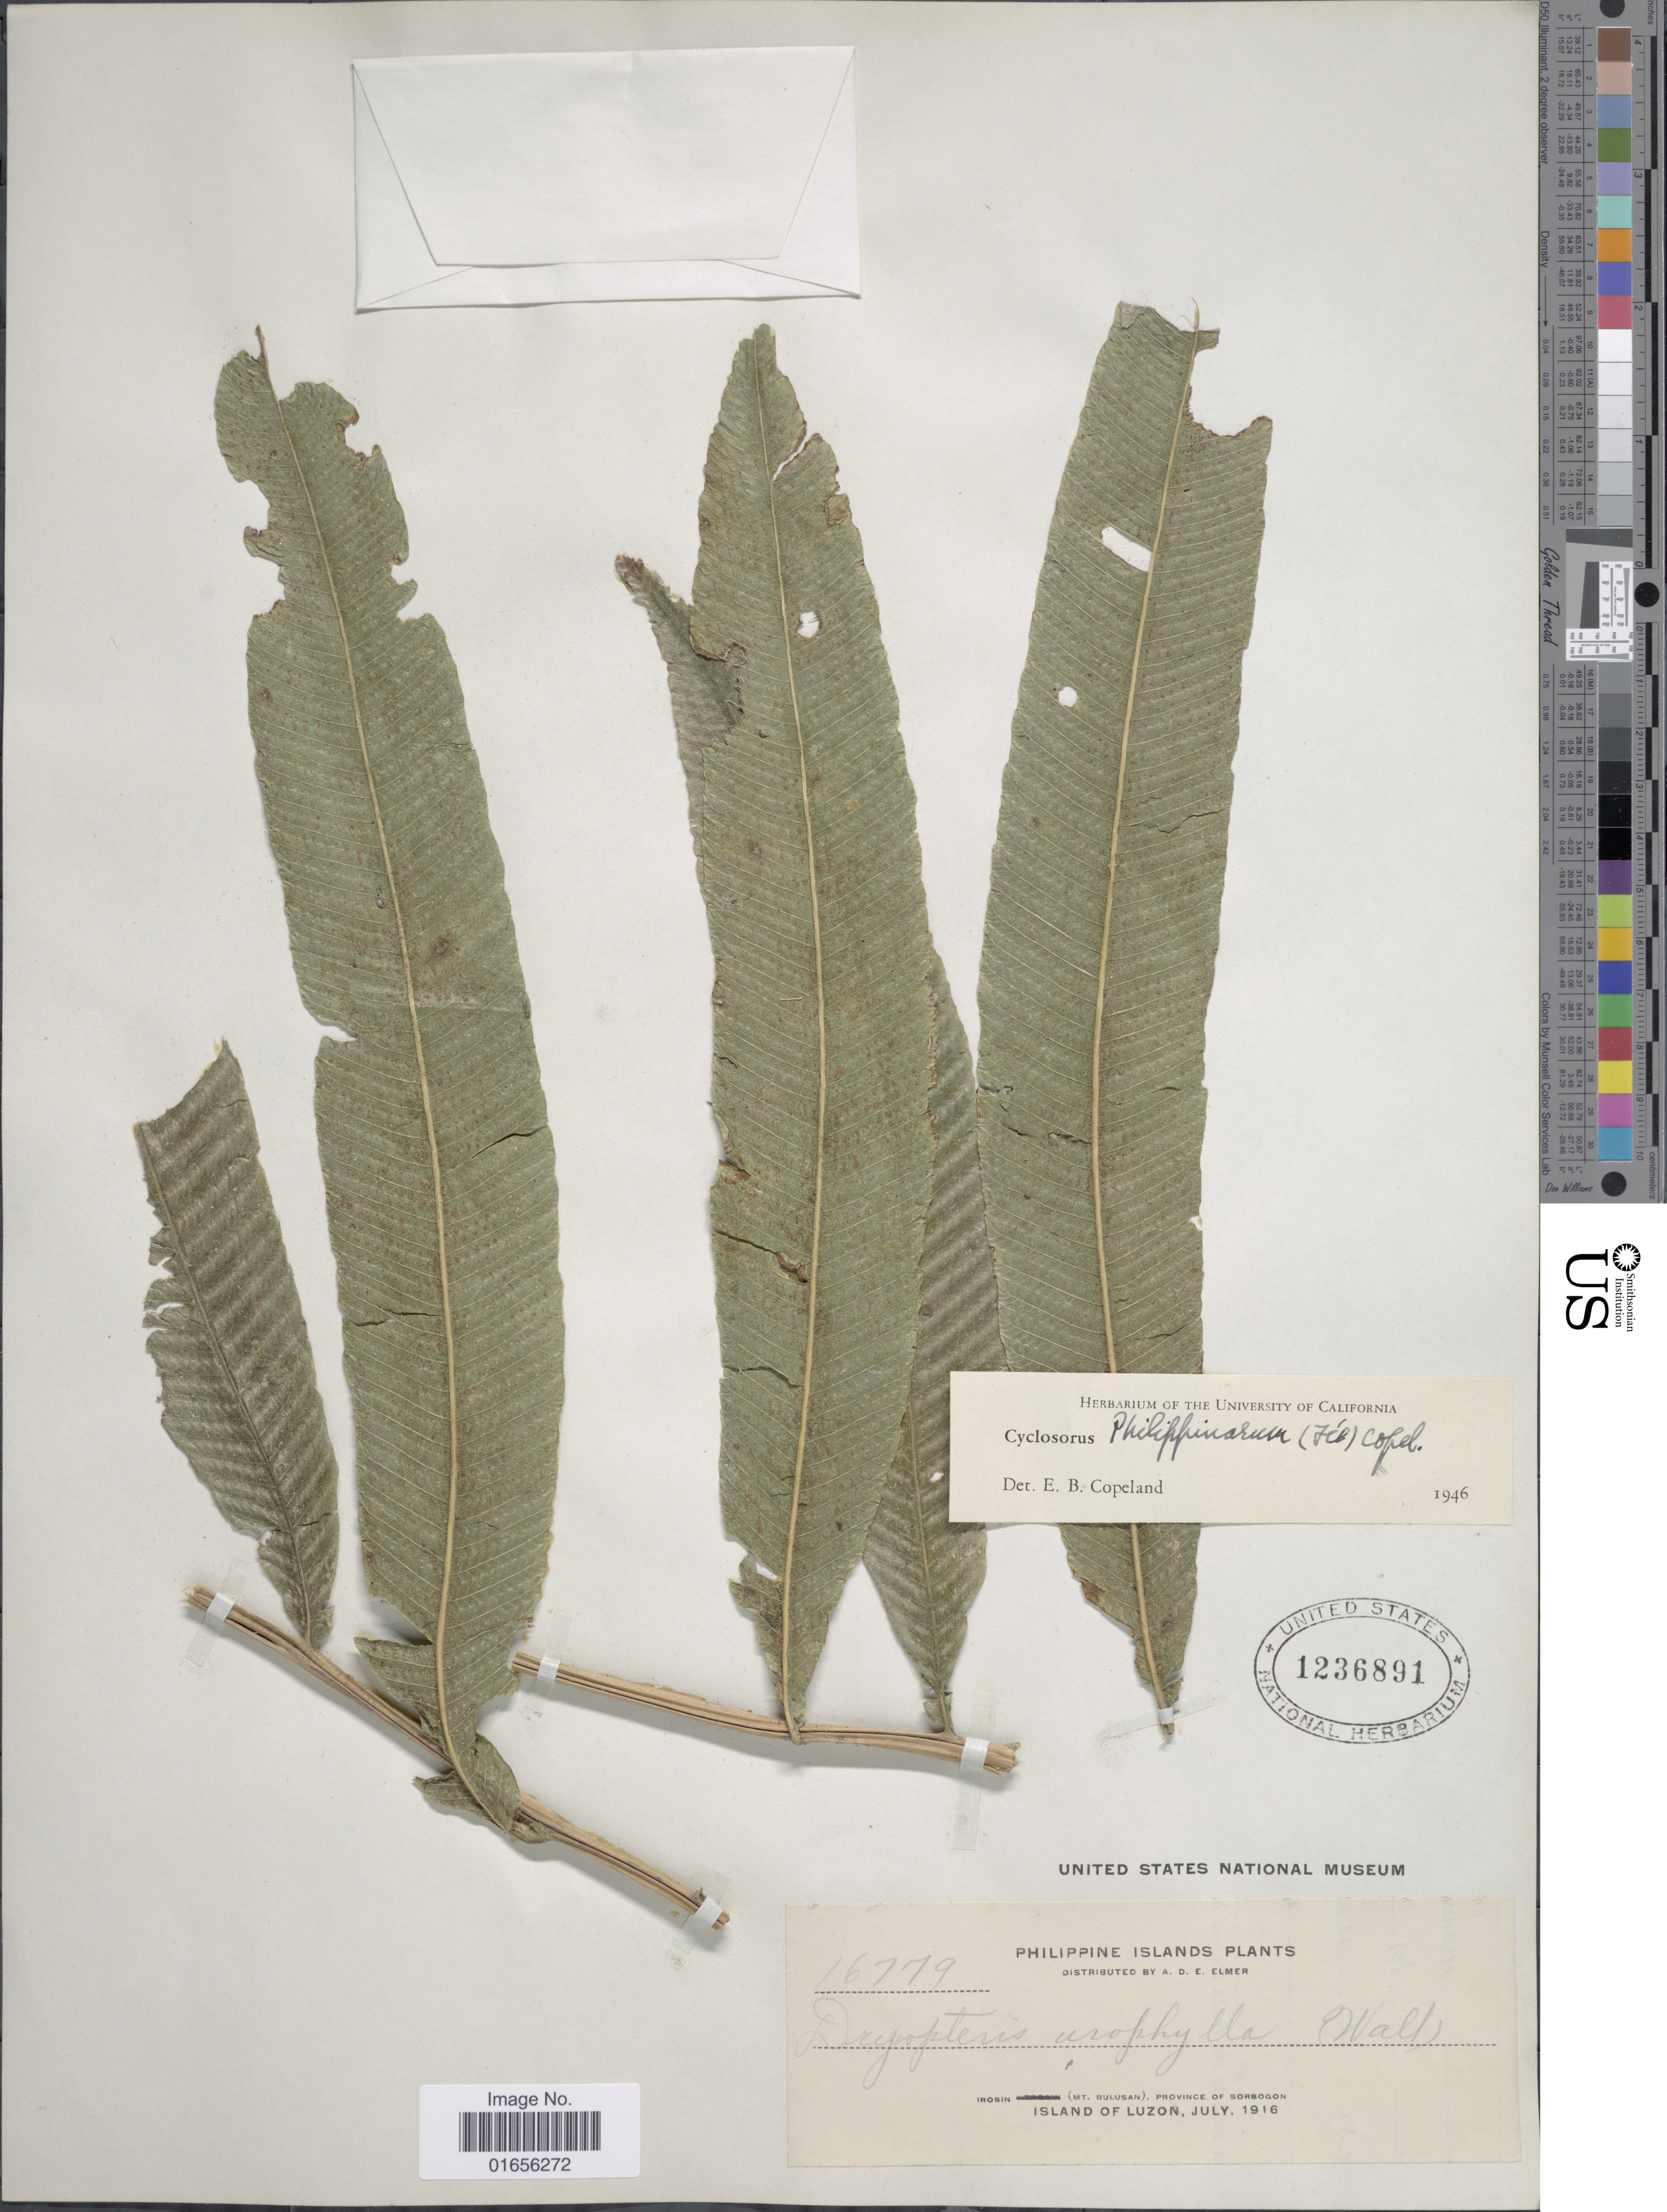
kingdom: Plantae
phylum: Tracheophyta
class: Polypodiopsida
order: Polypodiales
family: Thelypteridaceae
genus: Pronephrium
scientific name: Pronephrium philippinarum comb. ined.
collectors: A. D. E. Elmer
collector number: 16779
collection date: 1916-07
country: Philippines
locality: Philippine islands, Irosin, ( Mt, Bulusan), Province of Sorsogon. Island of Luzon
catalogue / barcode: US 1236891